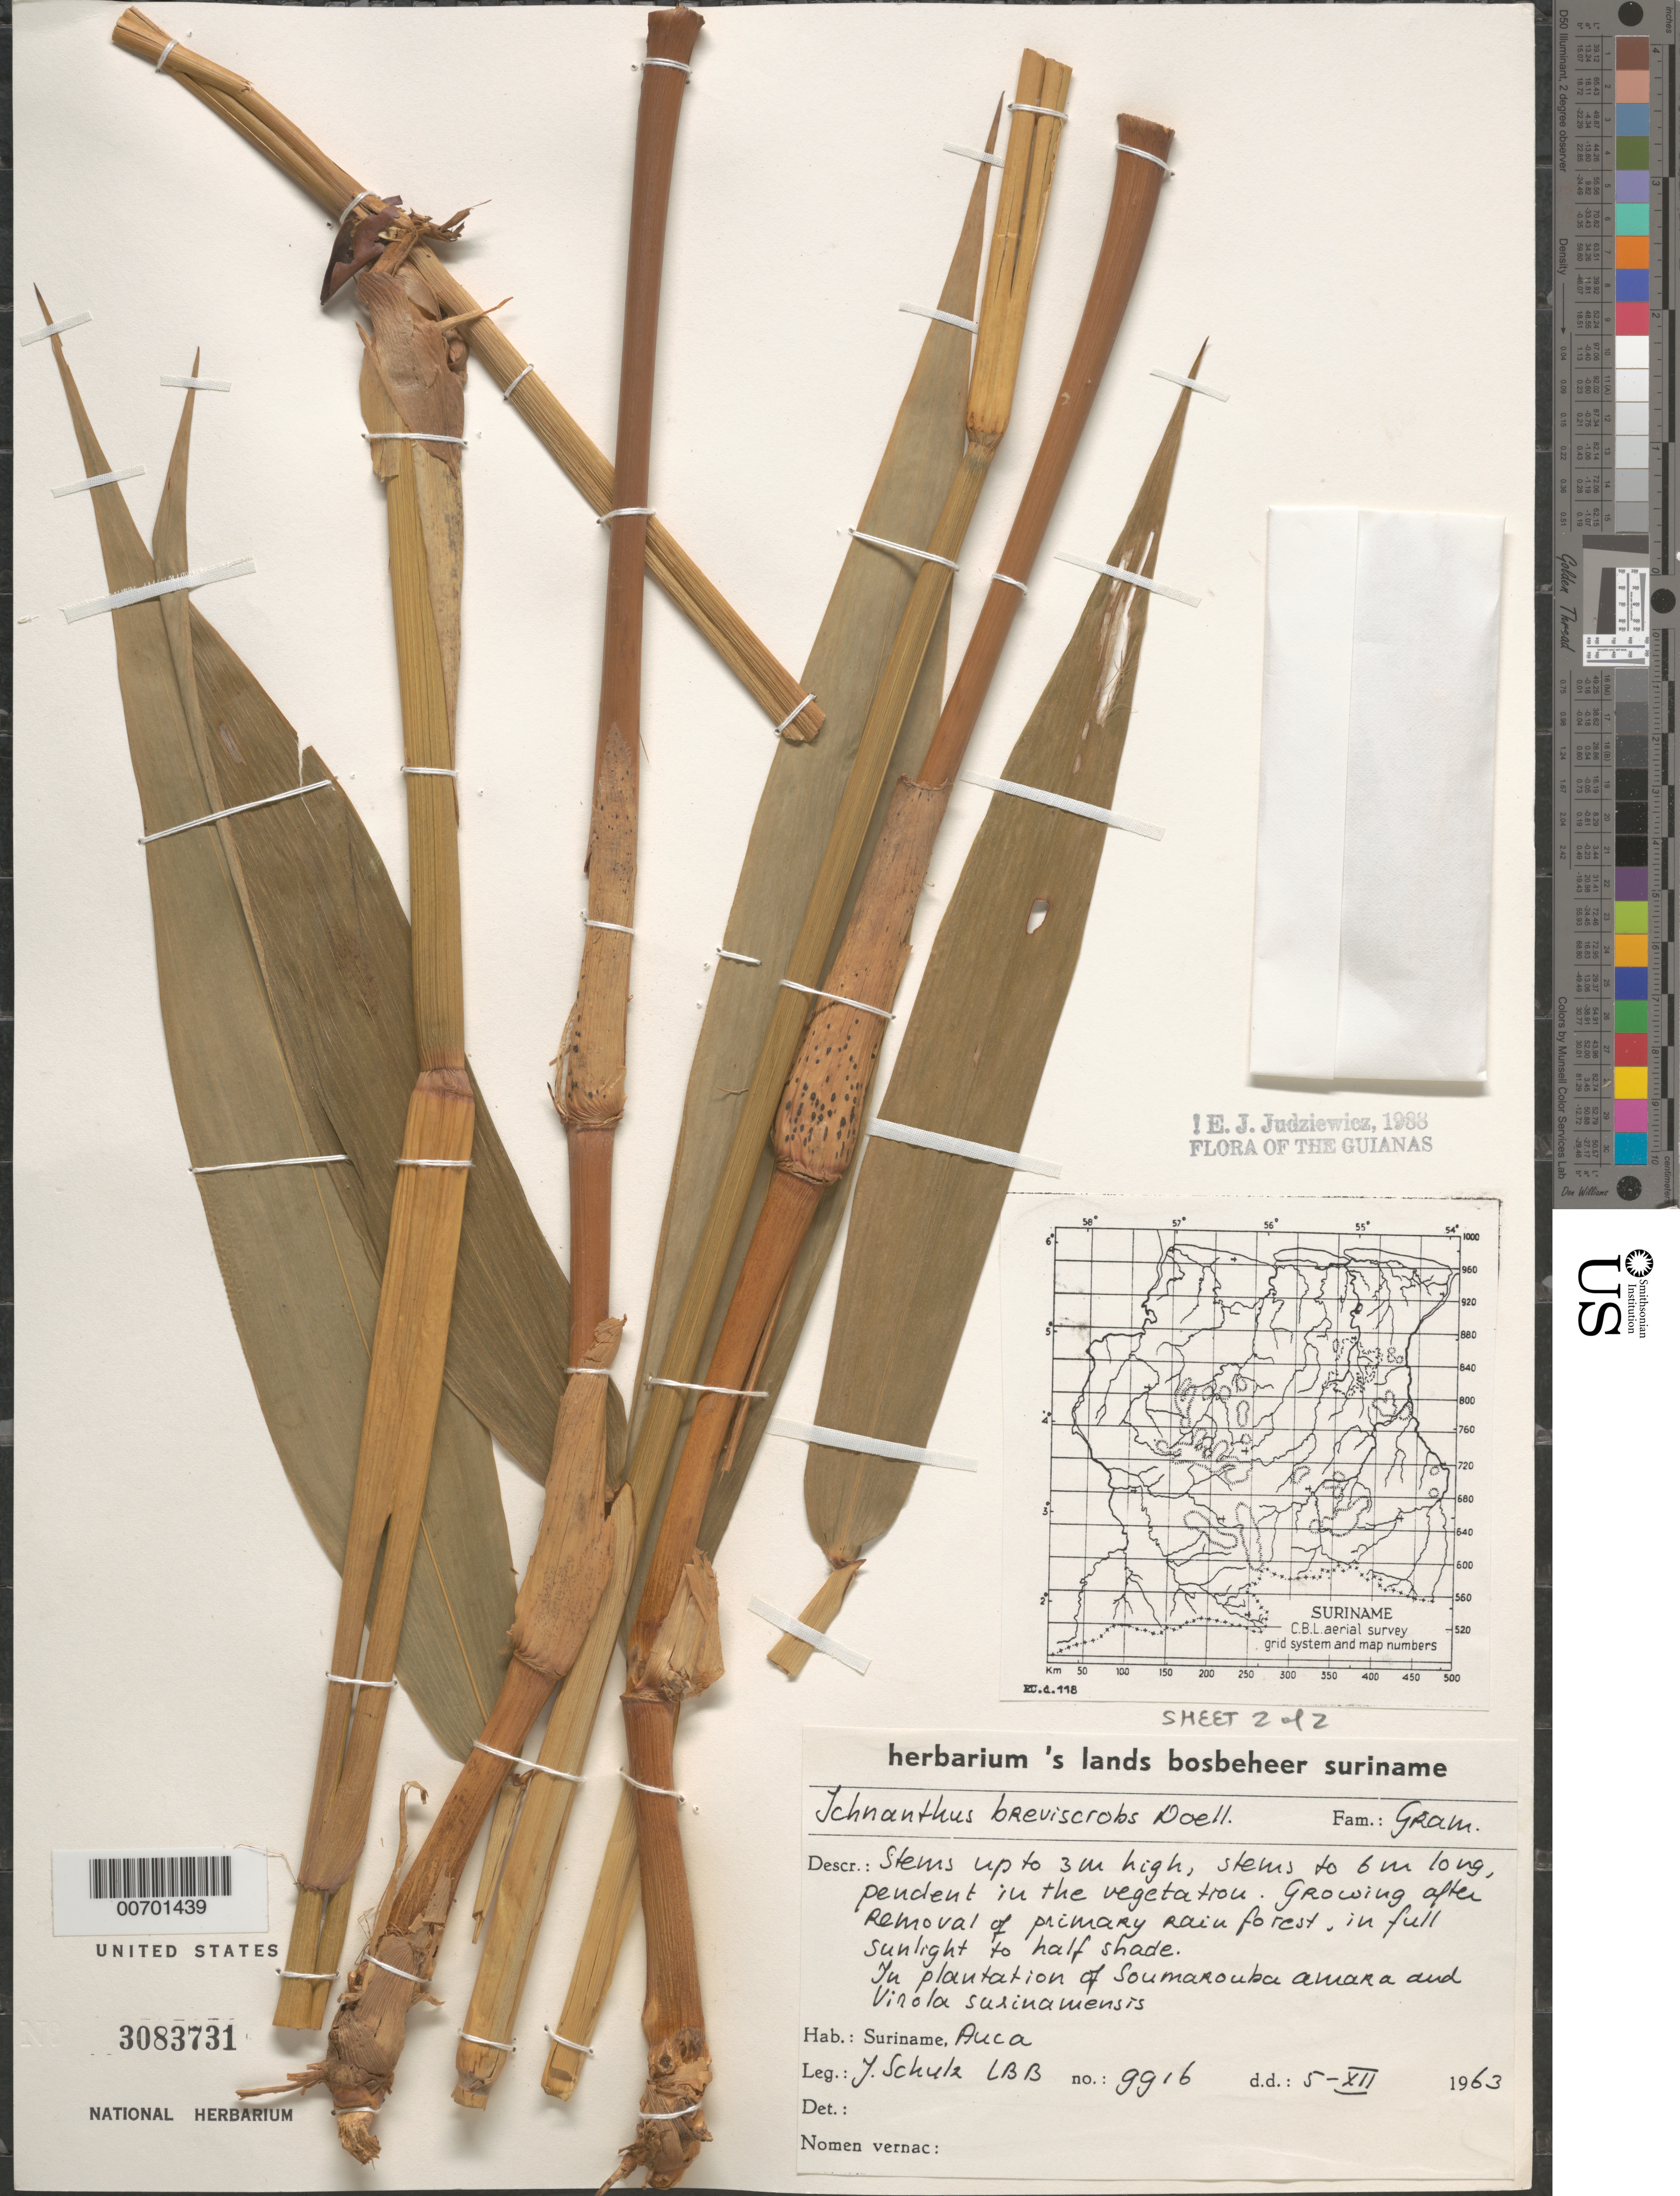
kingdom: Plantae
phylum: Tracheophyta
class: Liliopsida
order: Poales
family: Poaceae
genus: Ichnanthus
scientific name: Ichnanthus breviscrobs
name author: Döll in Mart.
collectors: J. Schulz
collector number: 9916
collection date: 1963-12-05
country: Suriname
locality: In plantation of Soumarouba amara and Virola surinamensis. Auca.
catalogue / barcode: US 3083731